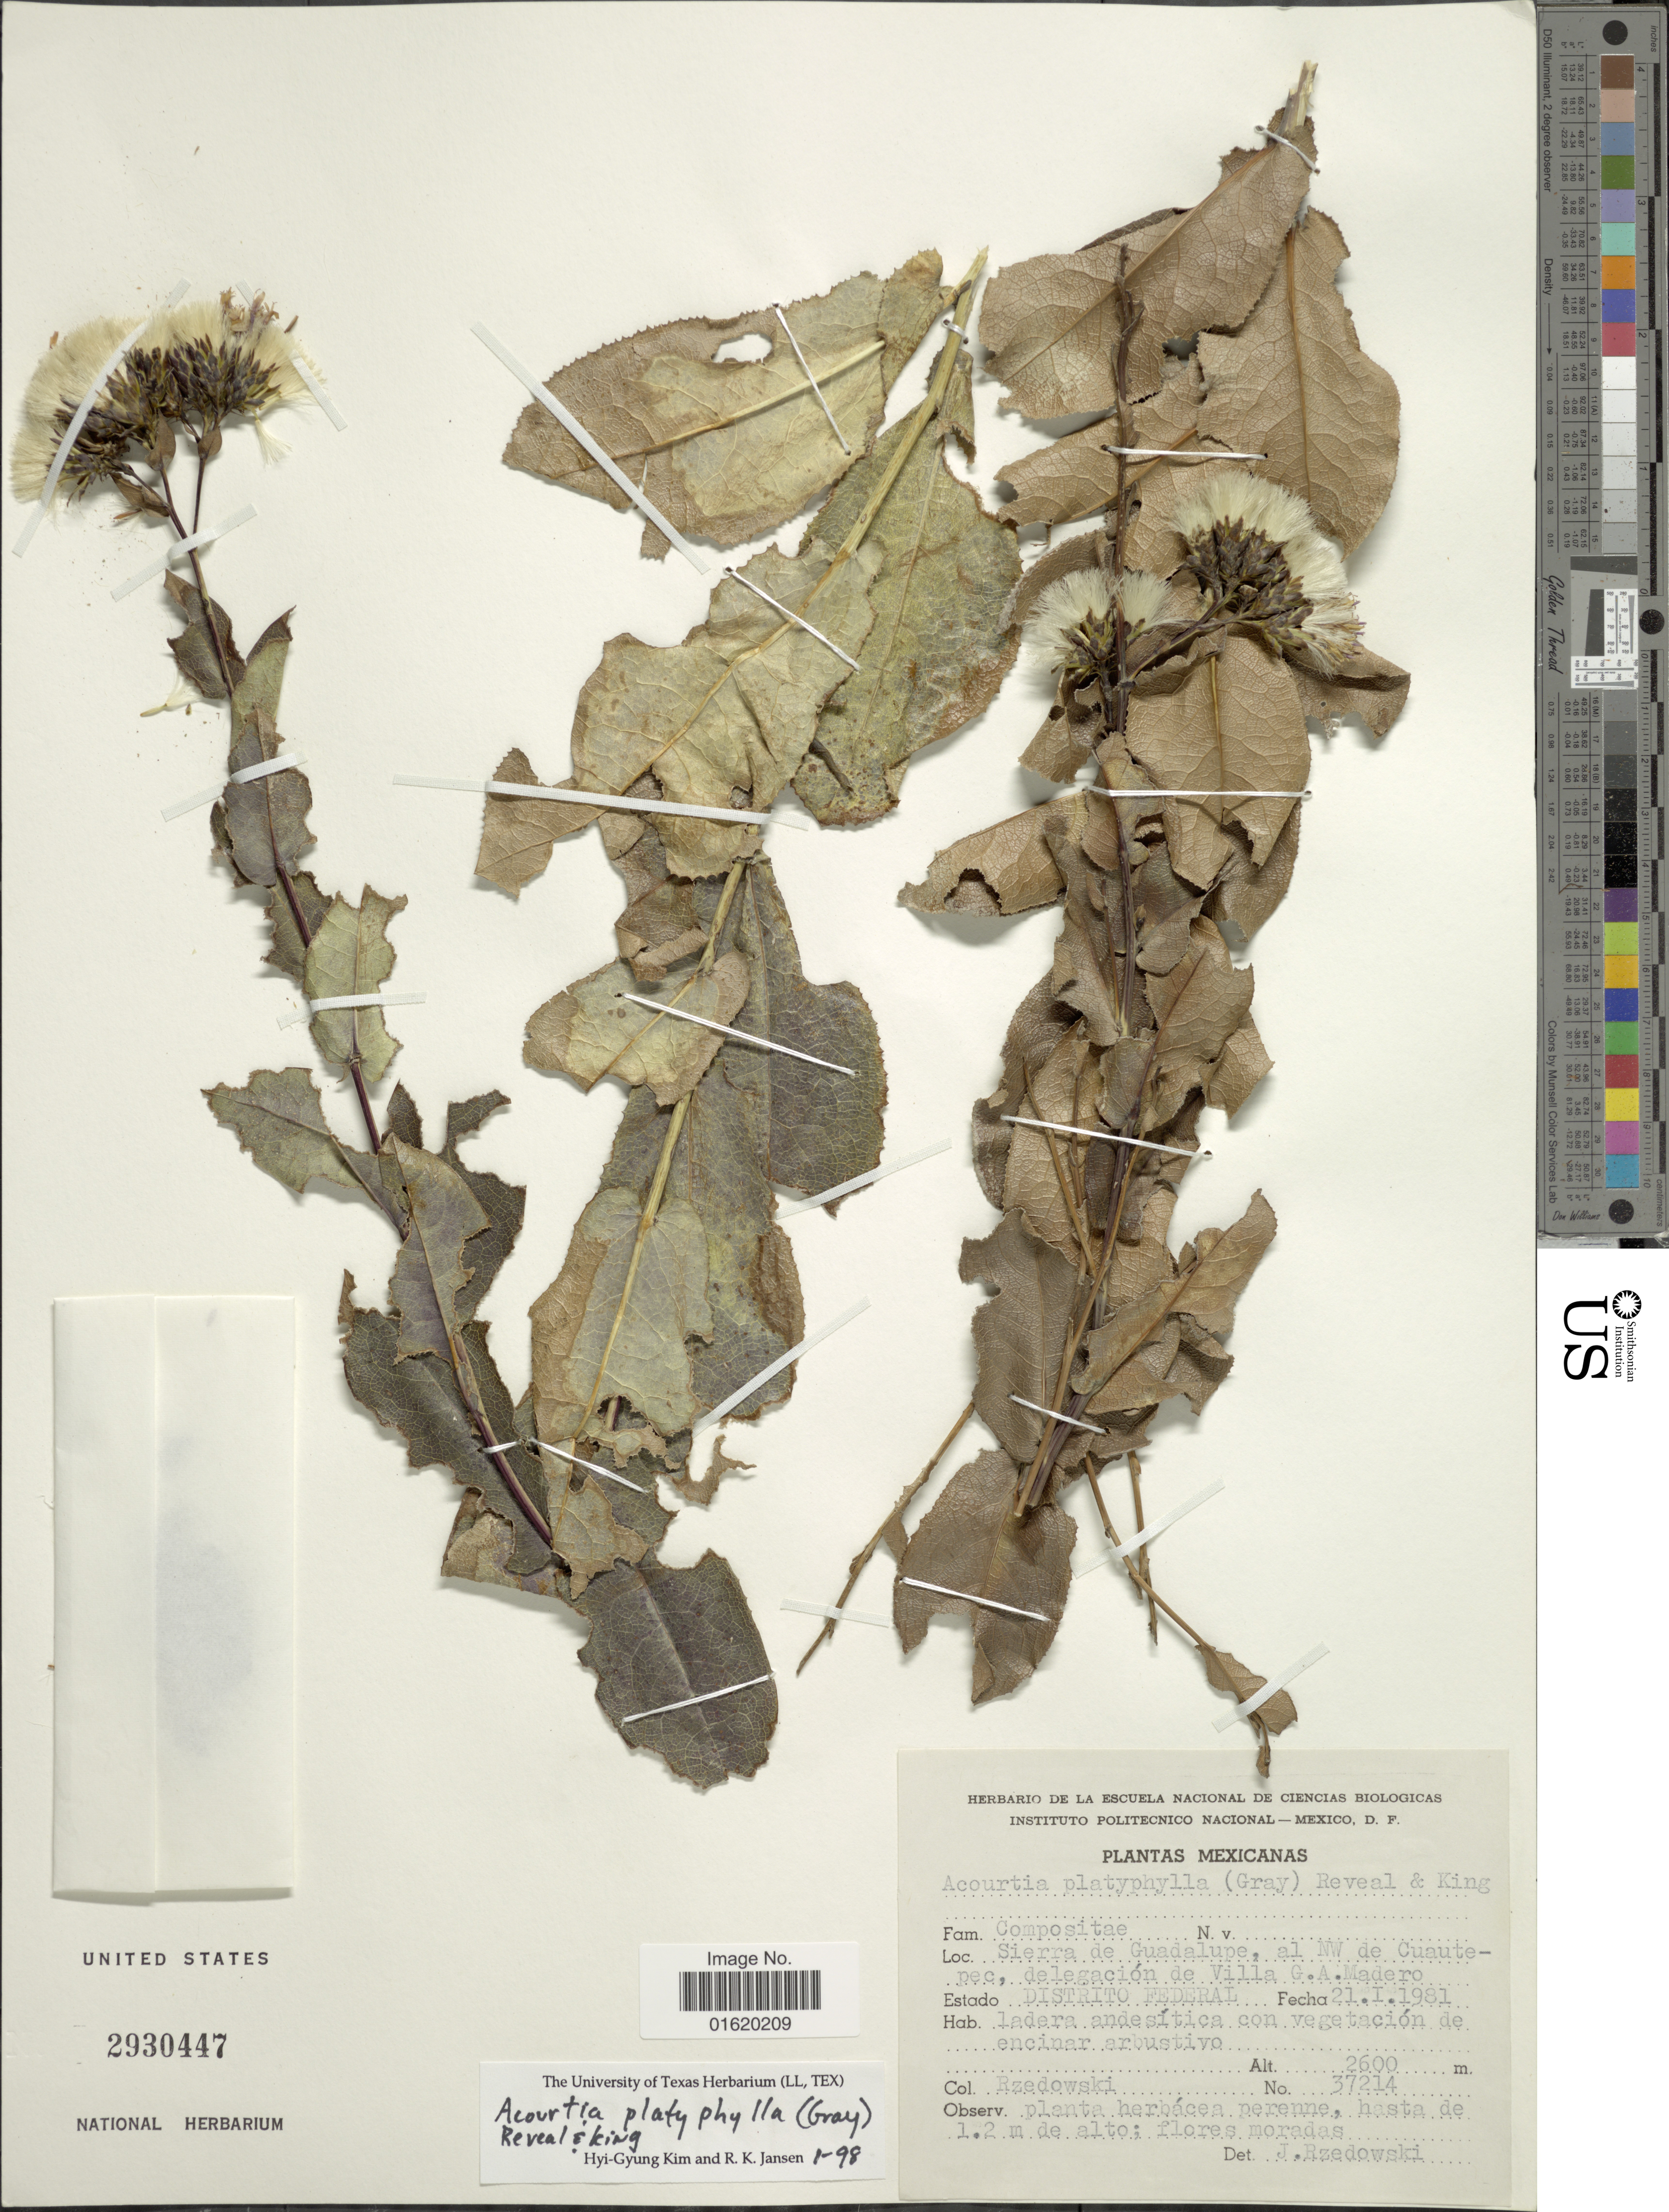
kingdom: Plantae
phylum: Tracheophyta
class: Magnoliopsida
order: Asterales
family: Asteraceae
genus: Acourtia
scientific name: Acourtia platyphylla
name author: (A. Gray) Reveal & R.M. King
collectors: Rzedowski, --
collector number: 37214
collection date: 1981-01-21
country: Mexico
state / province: Distrito Federal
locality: Sierra de Guadalupe, al NW de Cuatepec, delegación deVilla G.A. Madero, ladera andesítica con vegetación de encinar arbustivo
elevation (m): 2600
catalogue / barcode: US 2930447